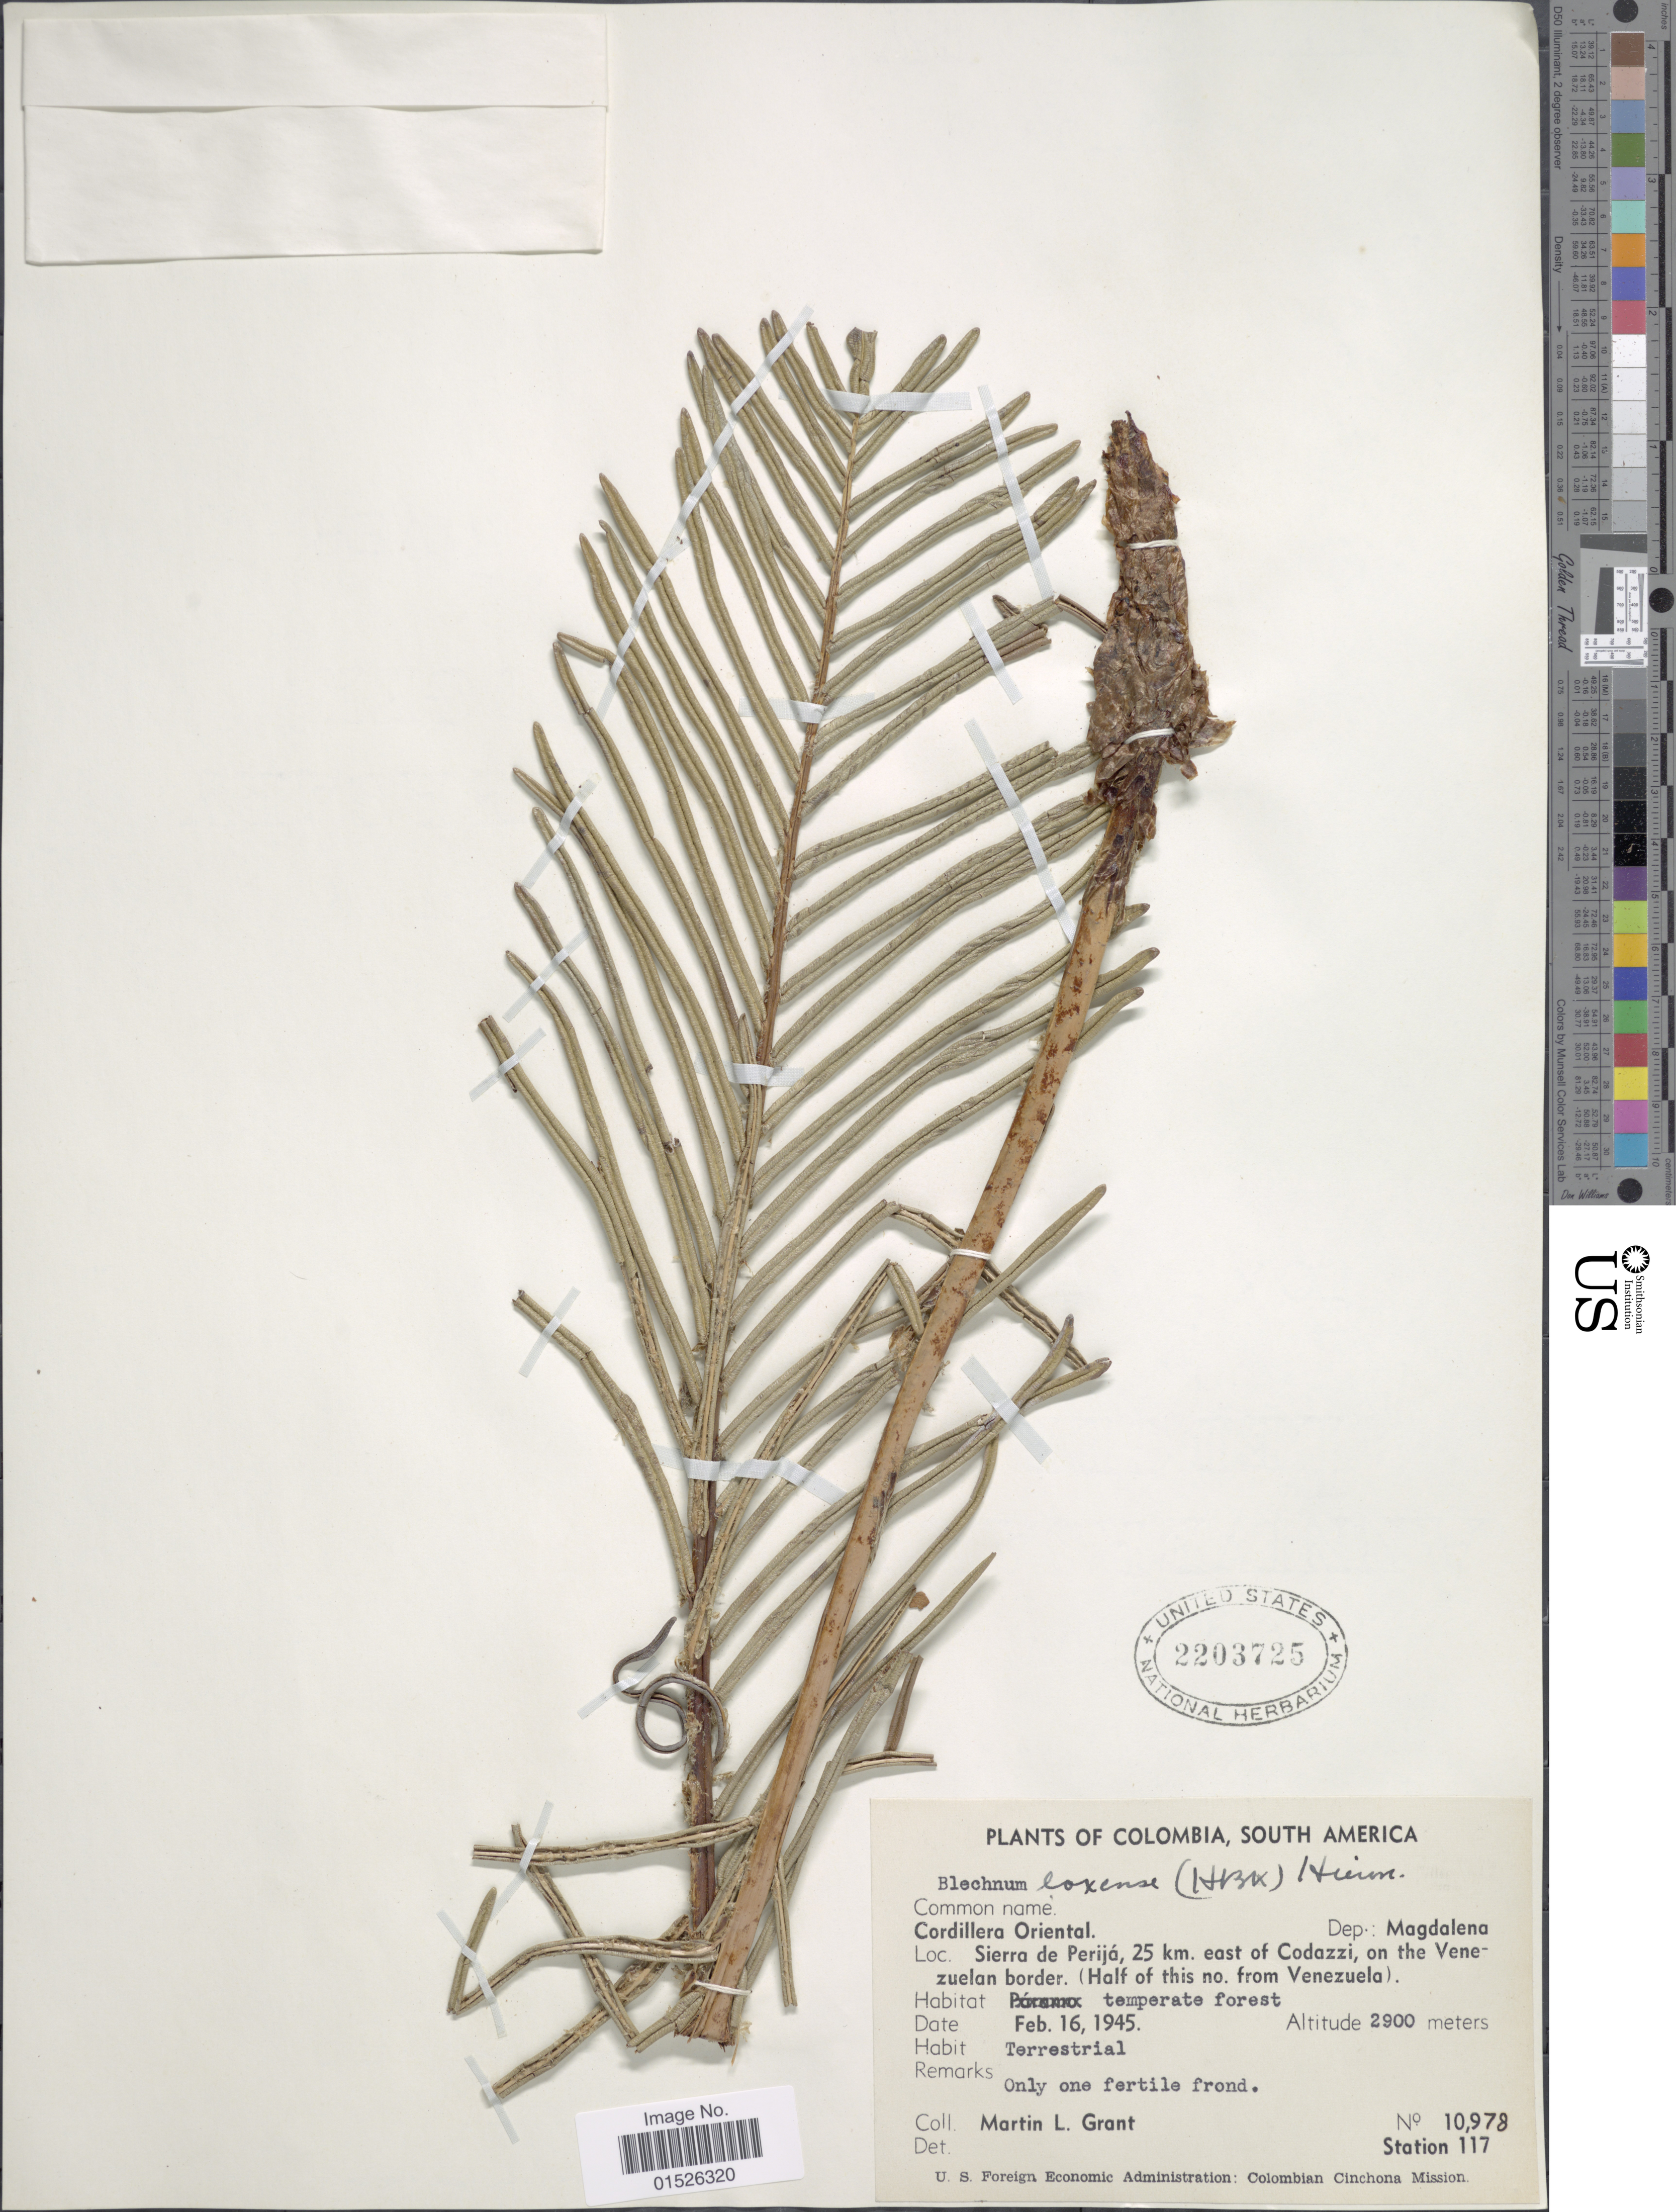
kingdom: Plantae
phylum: Tracheophyta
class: Polypodiopsida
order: Polypodiales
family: Blechnaceae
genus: Blechnum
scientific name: Blechnum loxense var. loxense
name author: (Kunth) Hook. ex Salomon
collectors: M. L. Grant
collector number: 10978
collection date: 1945-02-16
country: Colombia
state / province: Magdalena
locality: Colombia, South America, Corillera Oriental, Dep. Magdalena, Sierra de Perija, 25 km, east of Codazzi, on the Venezuelan border, Station 117.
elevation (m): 2900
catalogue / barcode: US 2203725